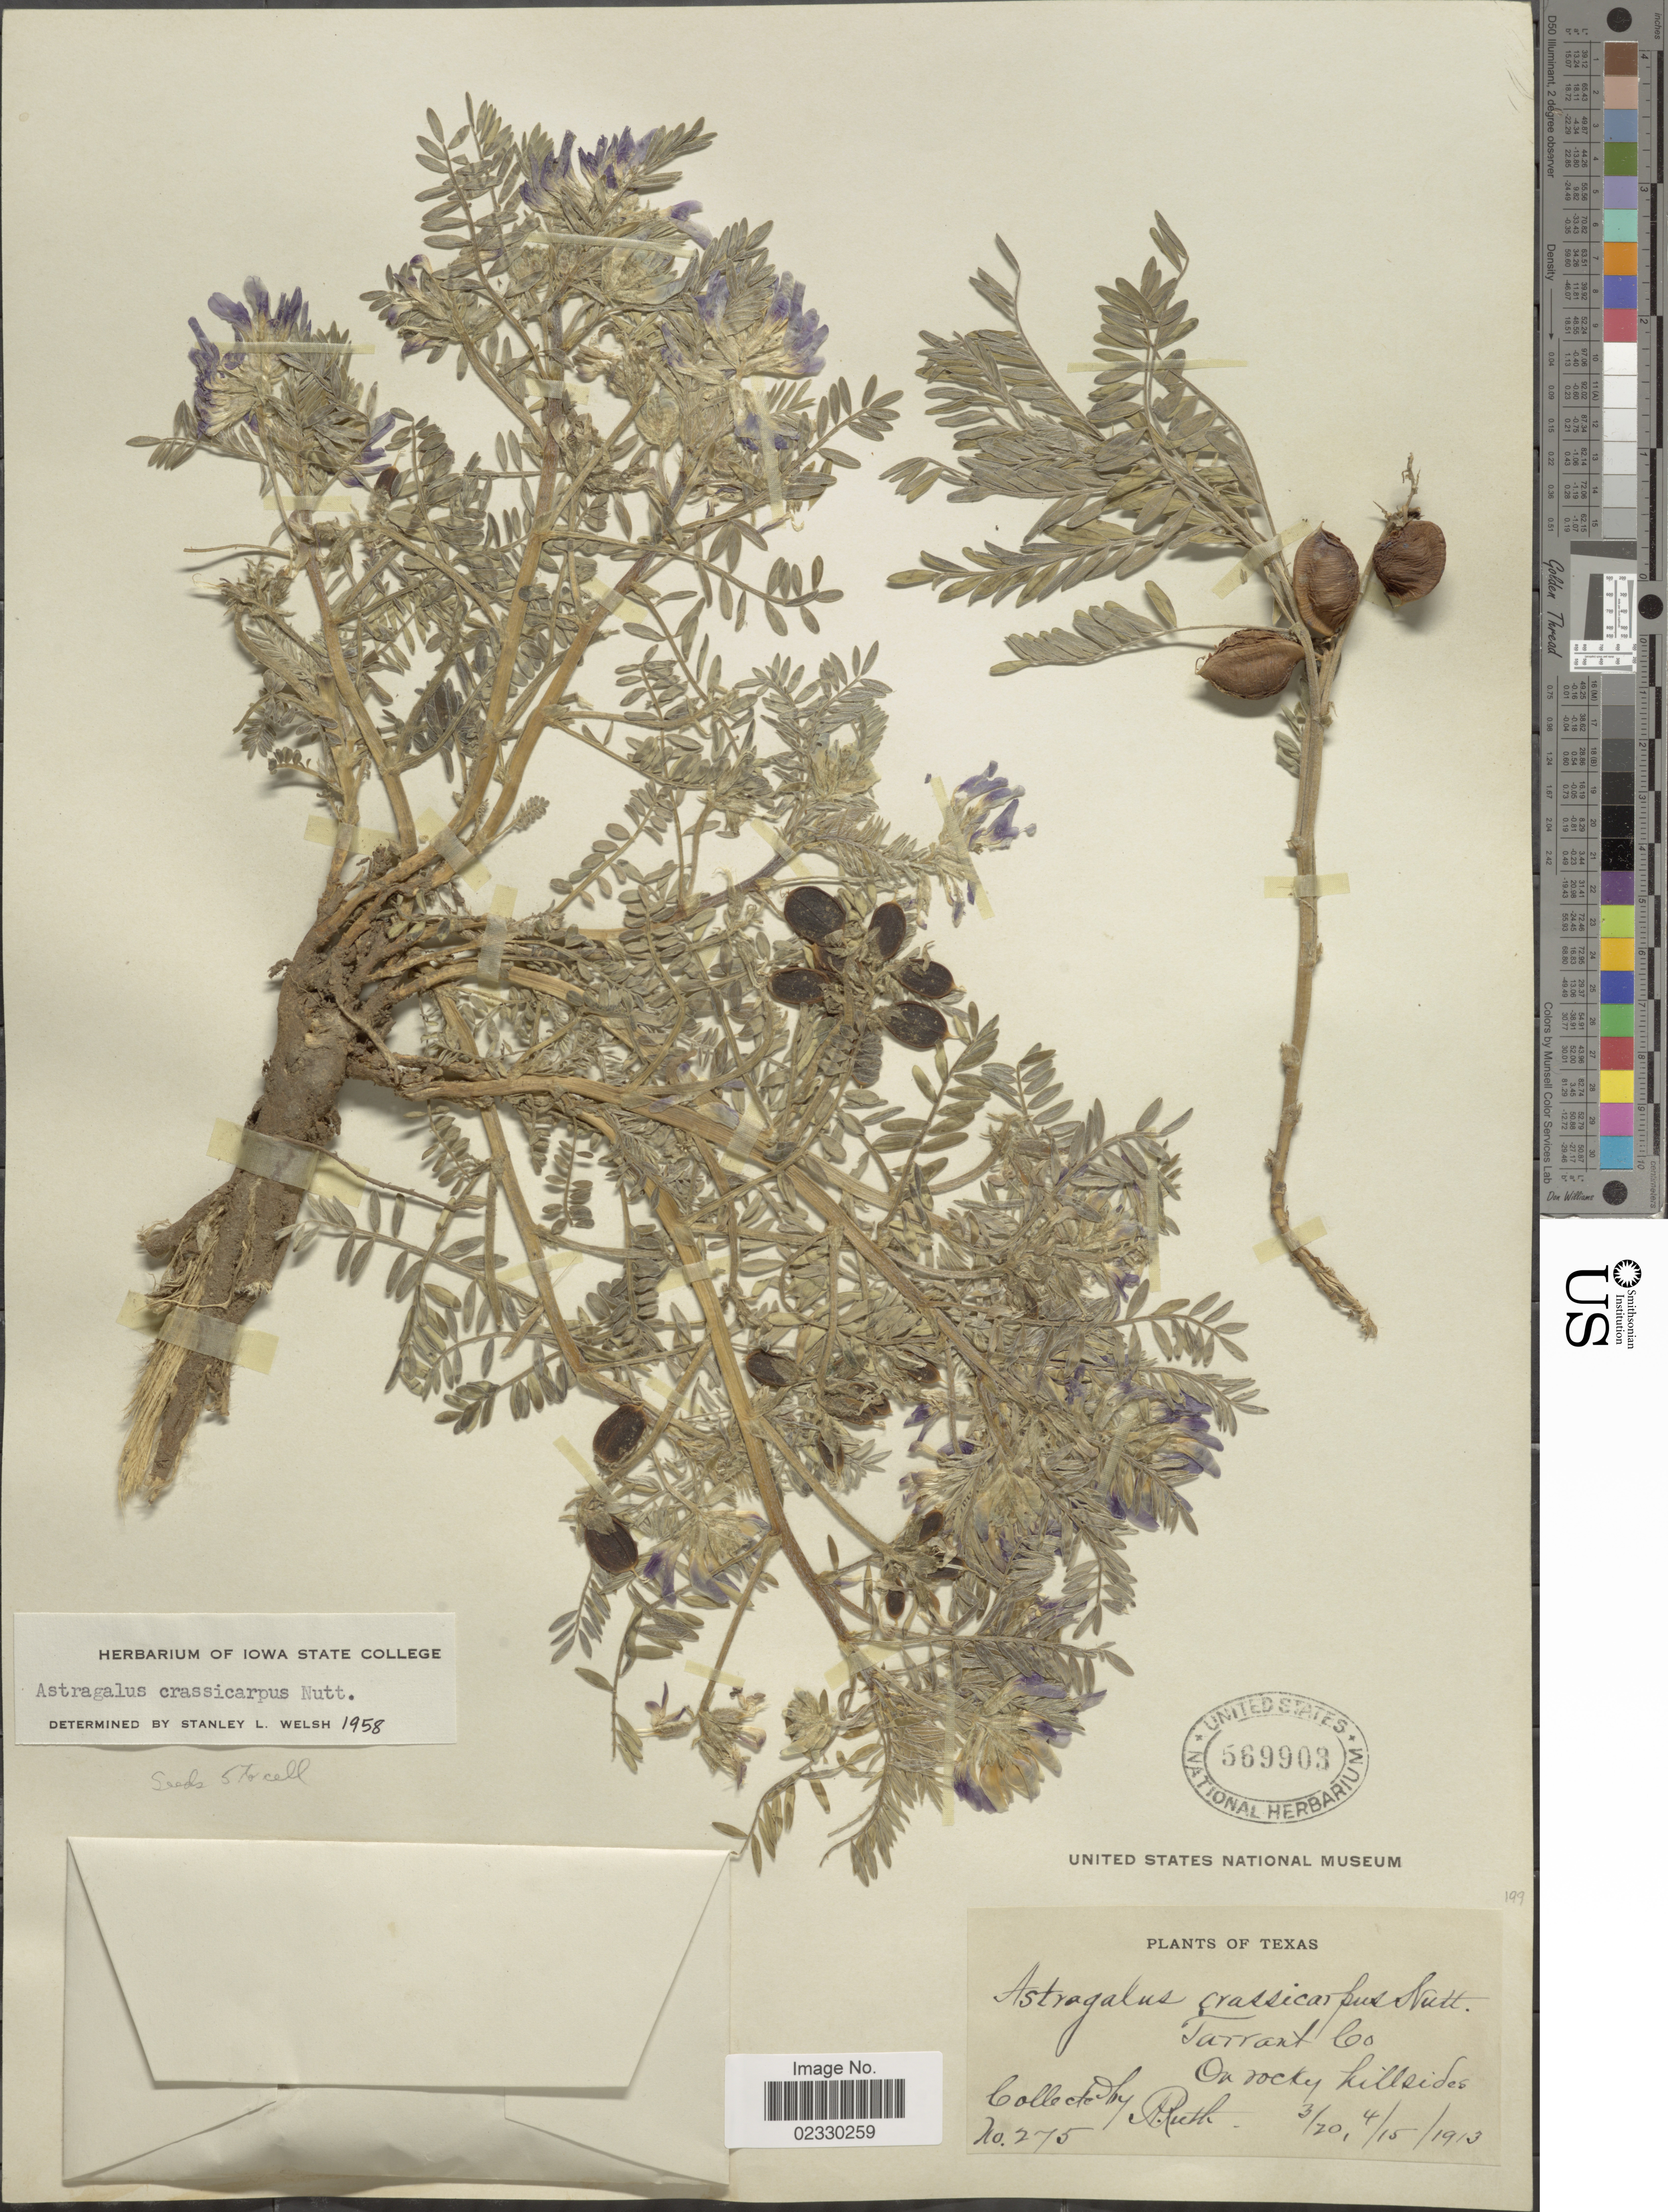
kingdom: Plantae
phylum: Tracheophyta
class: Magnoliopsida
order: Fabales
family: Fabaceae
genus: Astragalus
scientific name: Astragalus crassicarpus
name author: Nutt.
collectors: -. Ruth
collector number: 275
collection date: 1913-03-20/1913-04-15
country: United States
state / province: Texas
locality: Tarrant Co., on rocky hillside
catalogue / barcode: US 569903